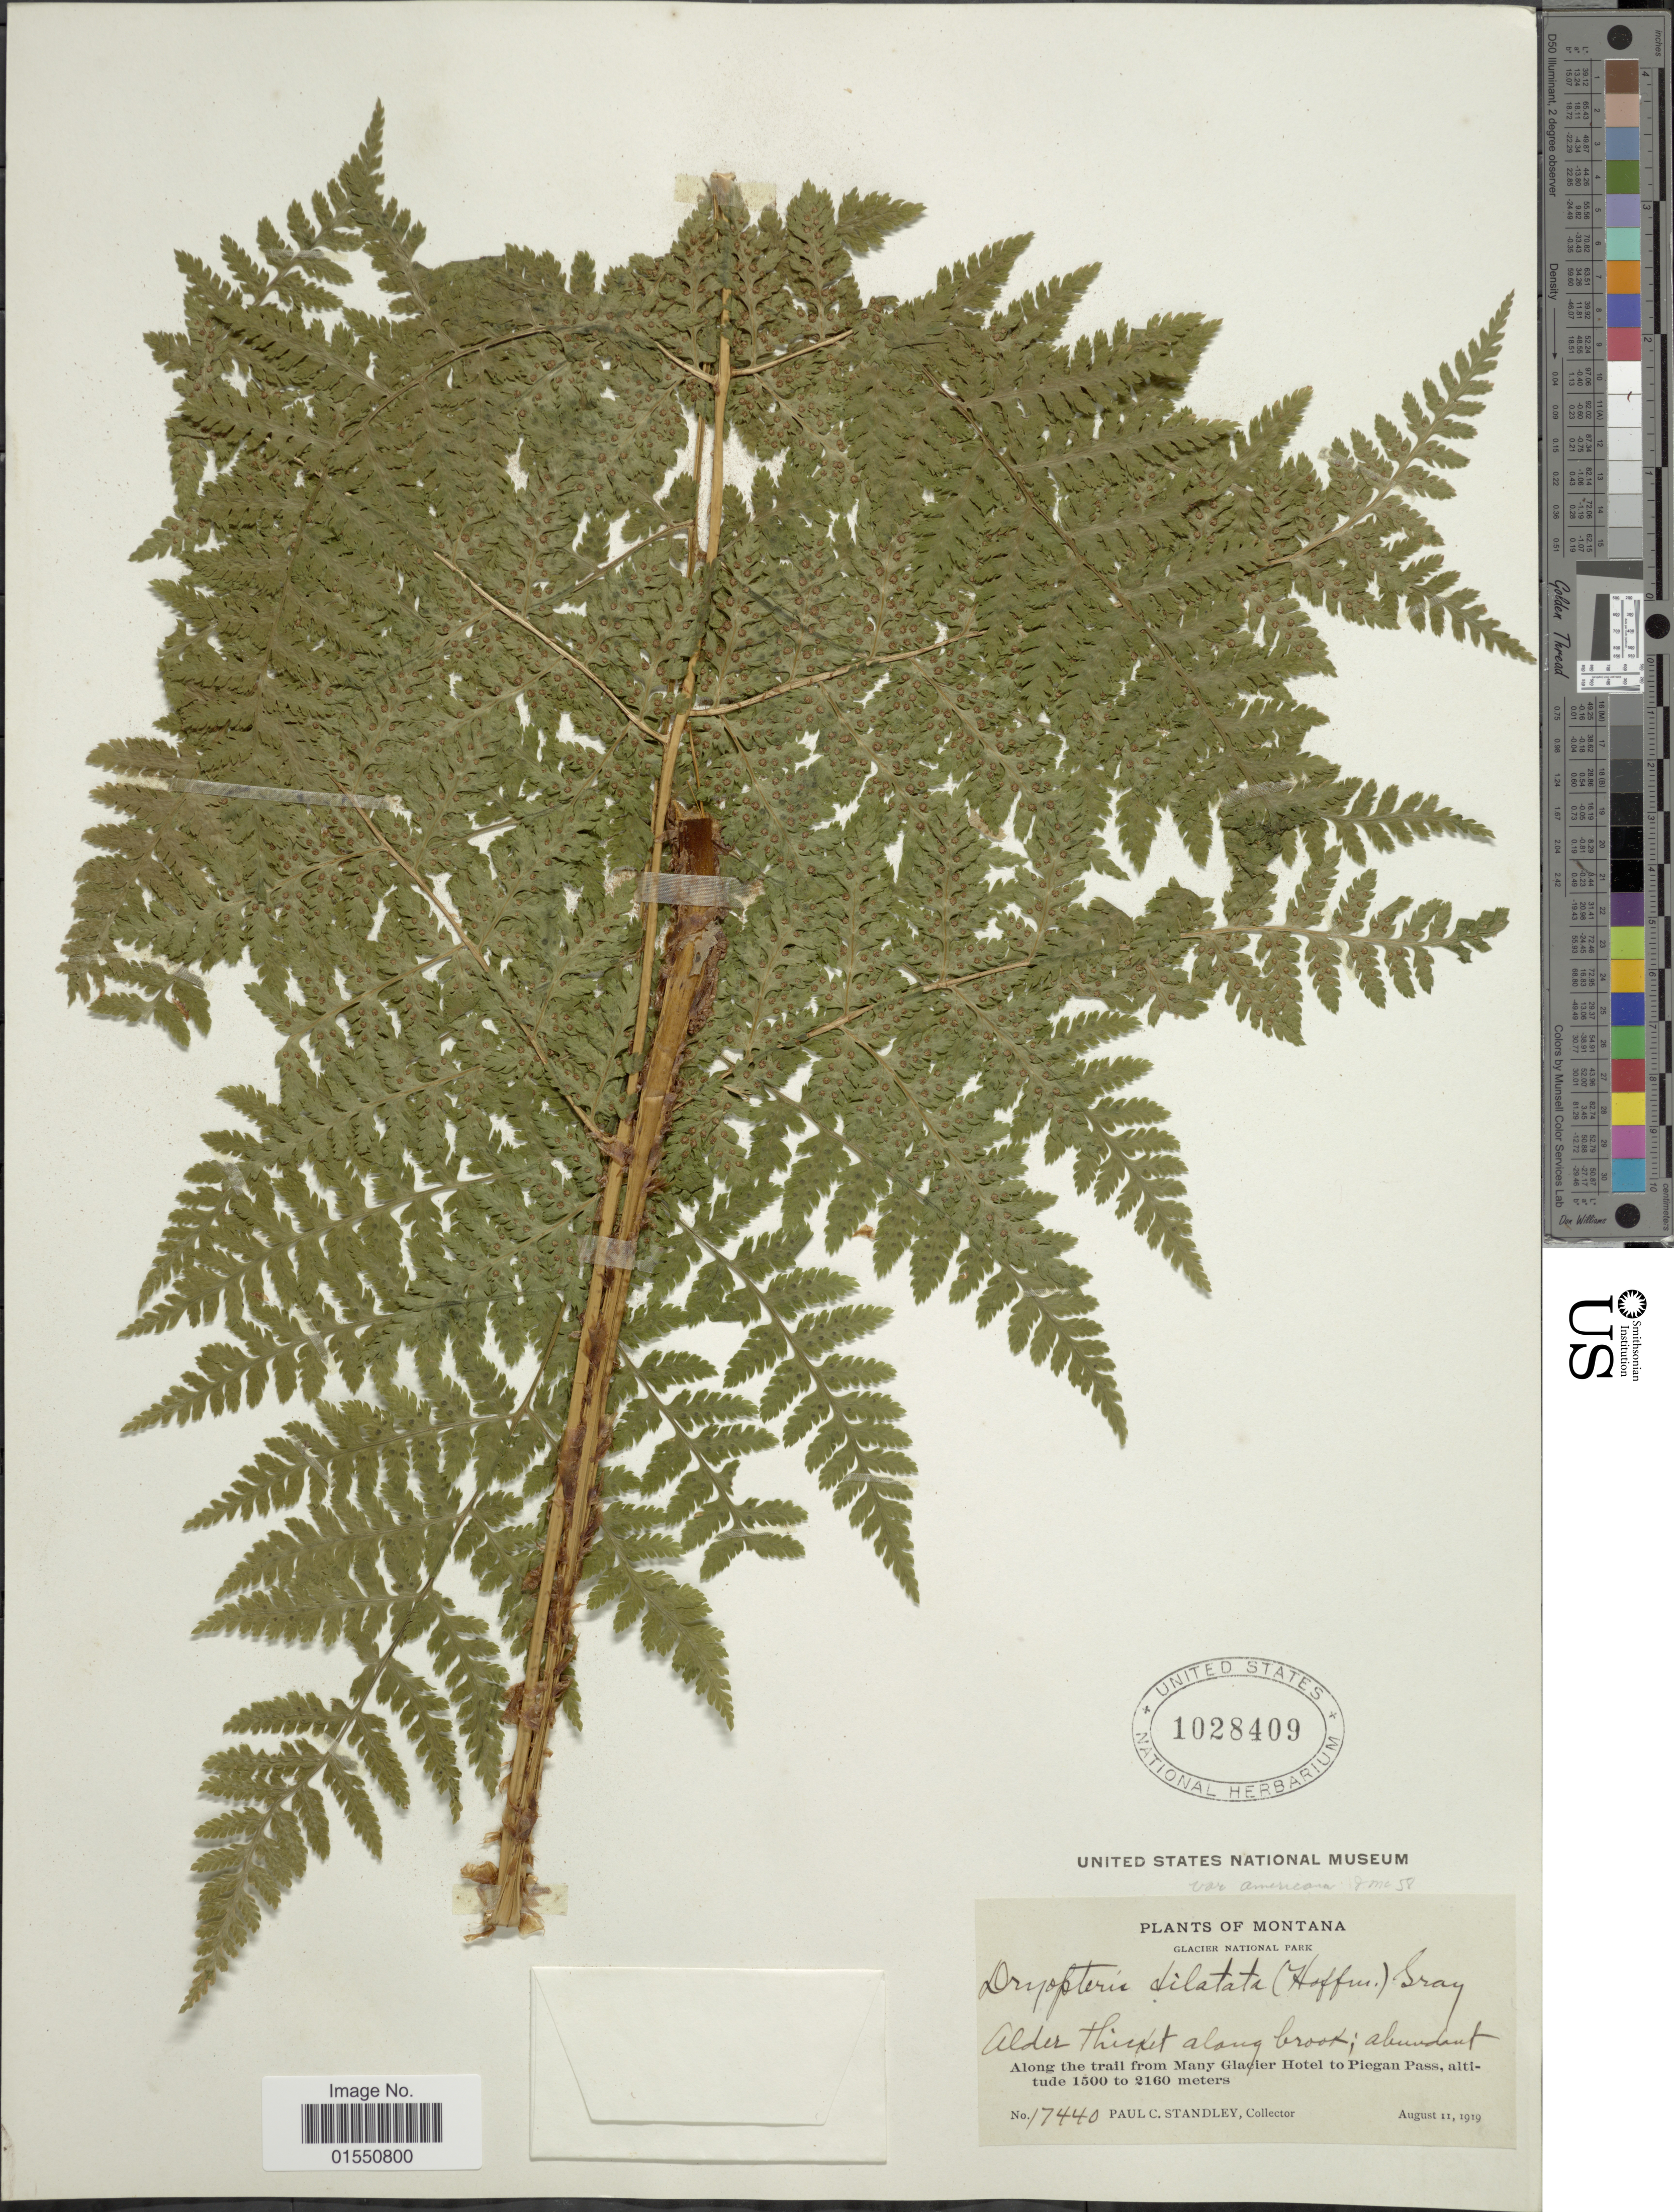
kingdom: Plantae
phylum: Tracheophyta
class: Polypodiopsida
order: Polypodiales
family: Dryopteridaceae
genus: Dryopteris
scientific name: Dryopteris expansa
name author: (C. Presl) Fraser-Jenk. & Jermy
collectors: P. C. Standley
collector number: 17440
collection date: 1919-08-11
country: United States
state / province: Montana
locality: Glacies National Park, Along the trail from Many Glacier Hotel to Piegan Pass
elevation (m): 1500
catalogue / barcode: US 1028409